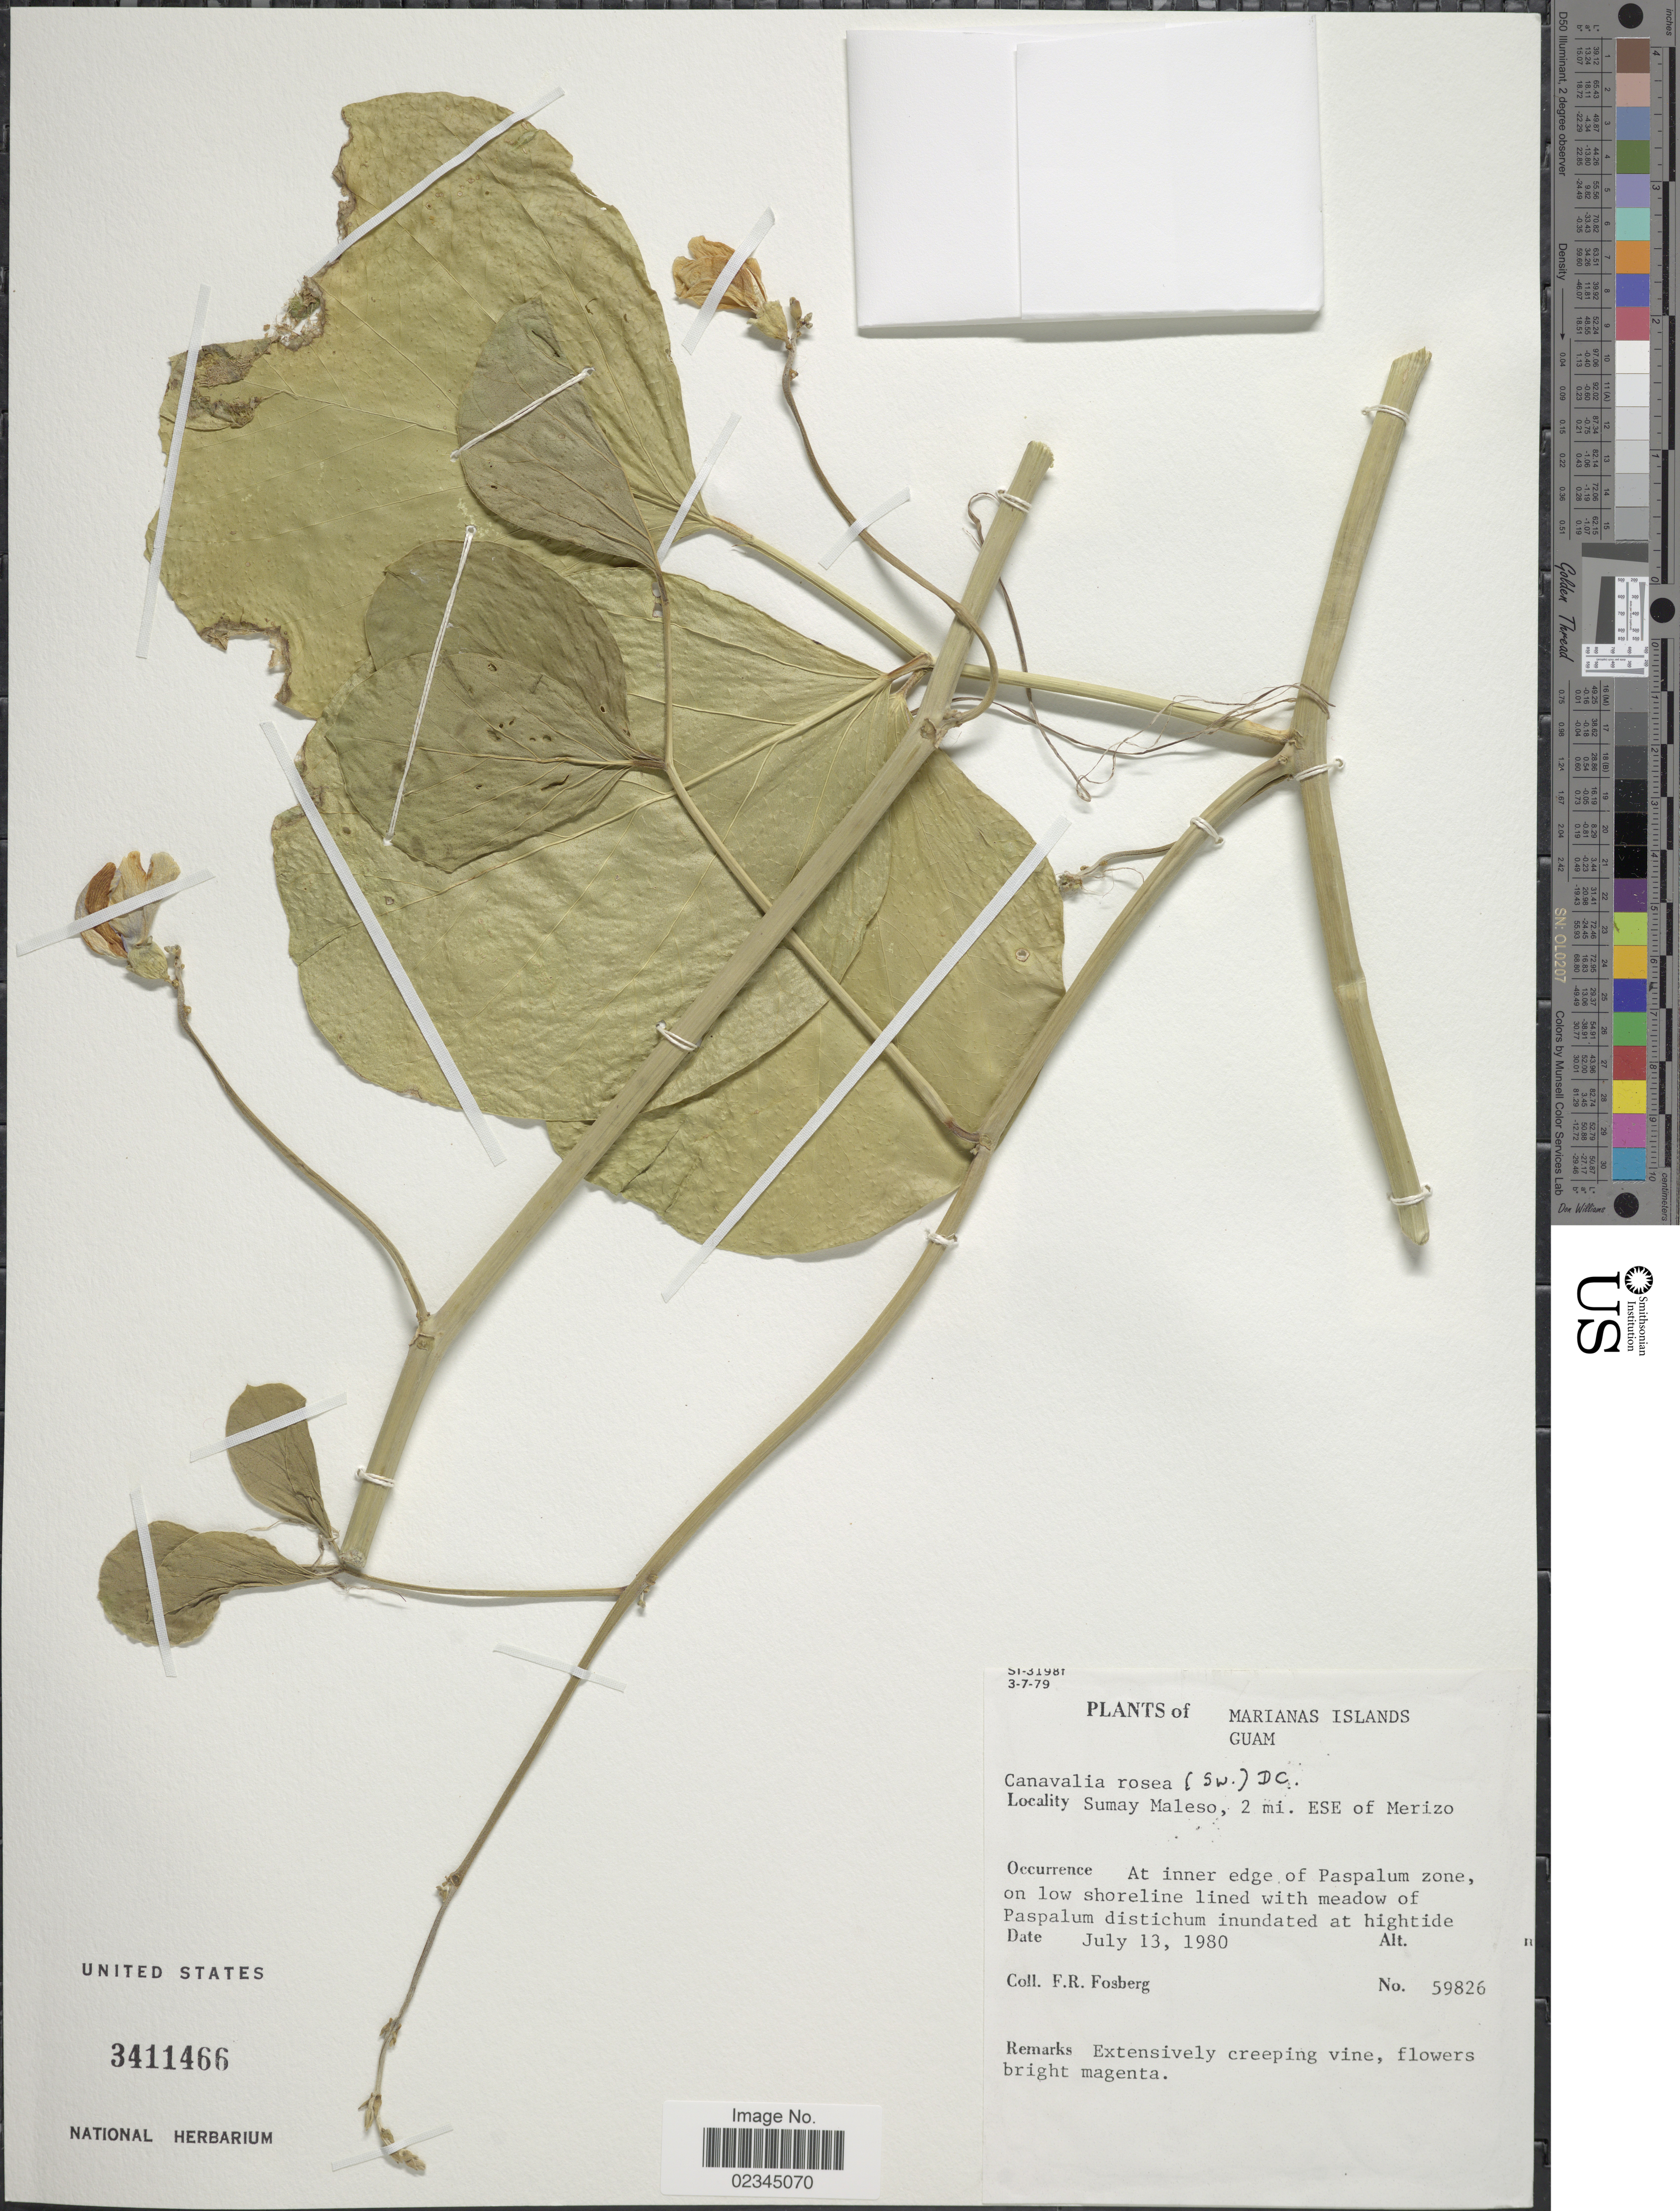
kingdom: Plantae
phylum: Tracheophyta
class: Magnoliopsida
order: Fabales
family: Fabaceae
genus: Canavalia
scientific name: Canavalia rosea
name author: (Sw.) DC.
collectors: F. R. Fosberg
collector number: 59826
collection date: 1980-07-13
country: Guam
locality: Marianas Islands, Guam, Sumay Maleso, 2 mi. ESE of Merizo.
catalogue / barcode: US 3411466